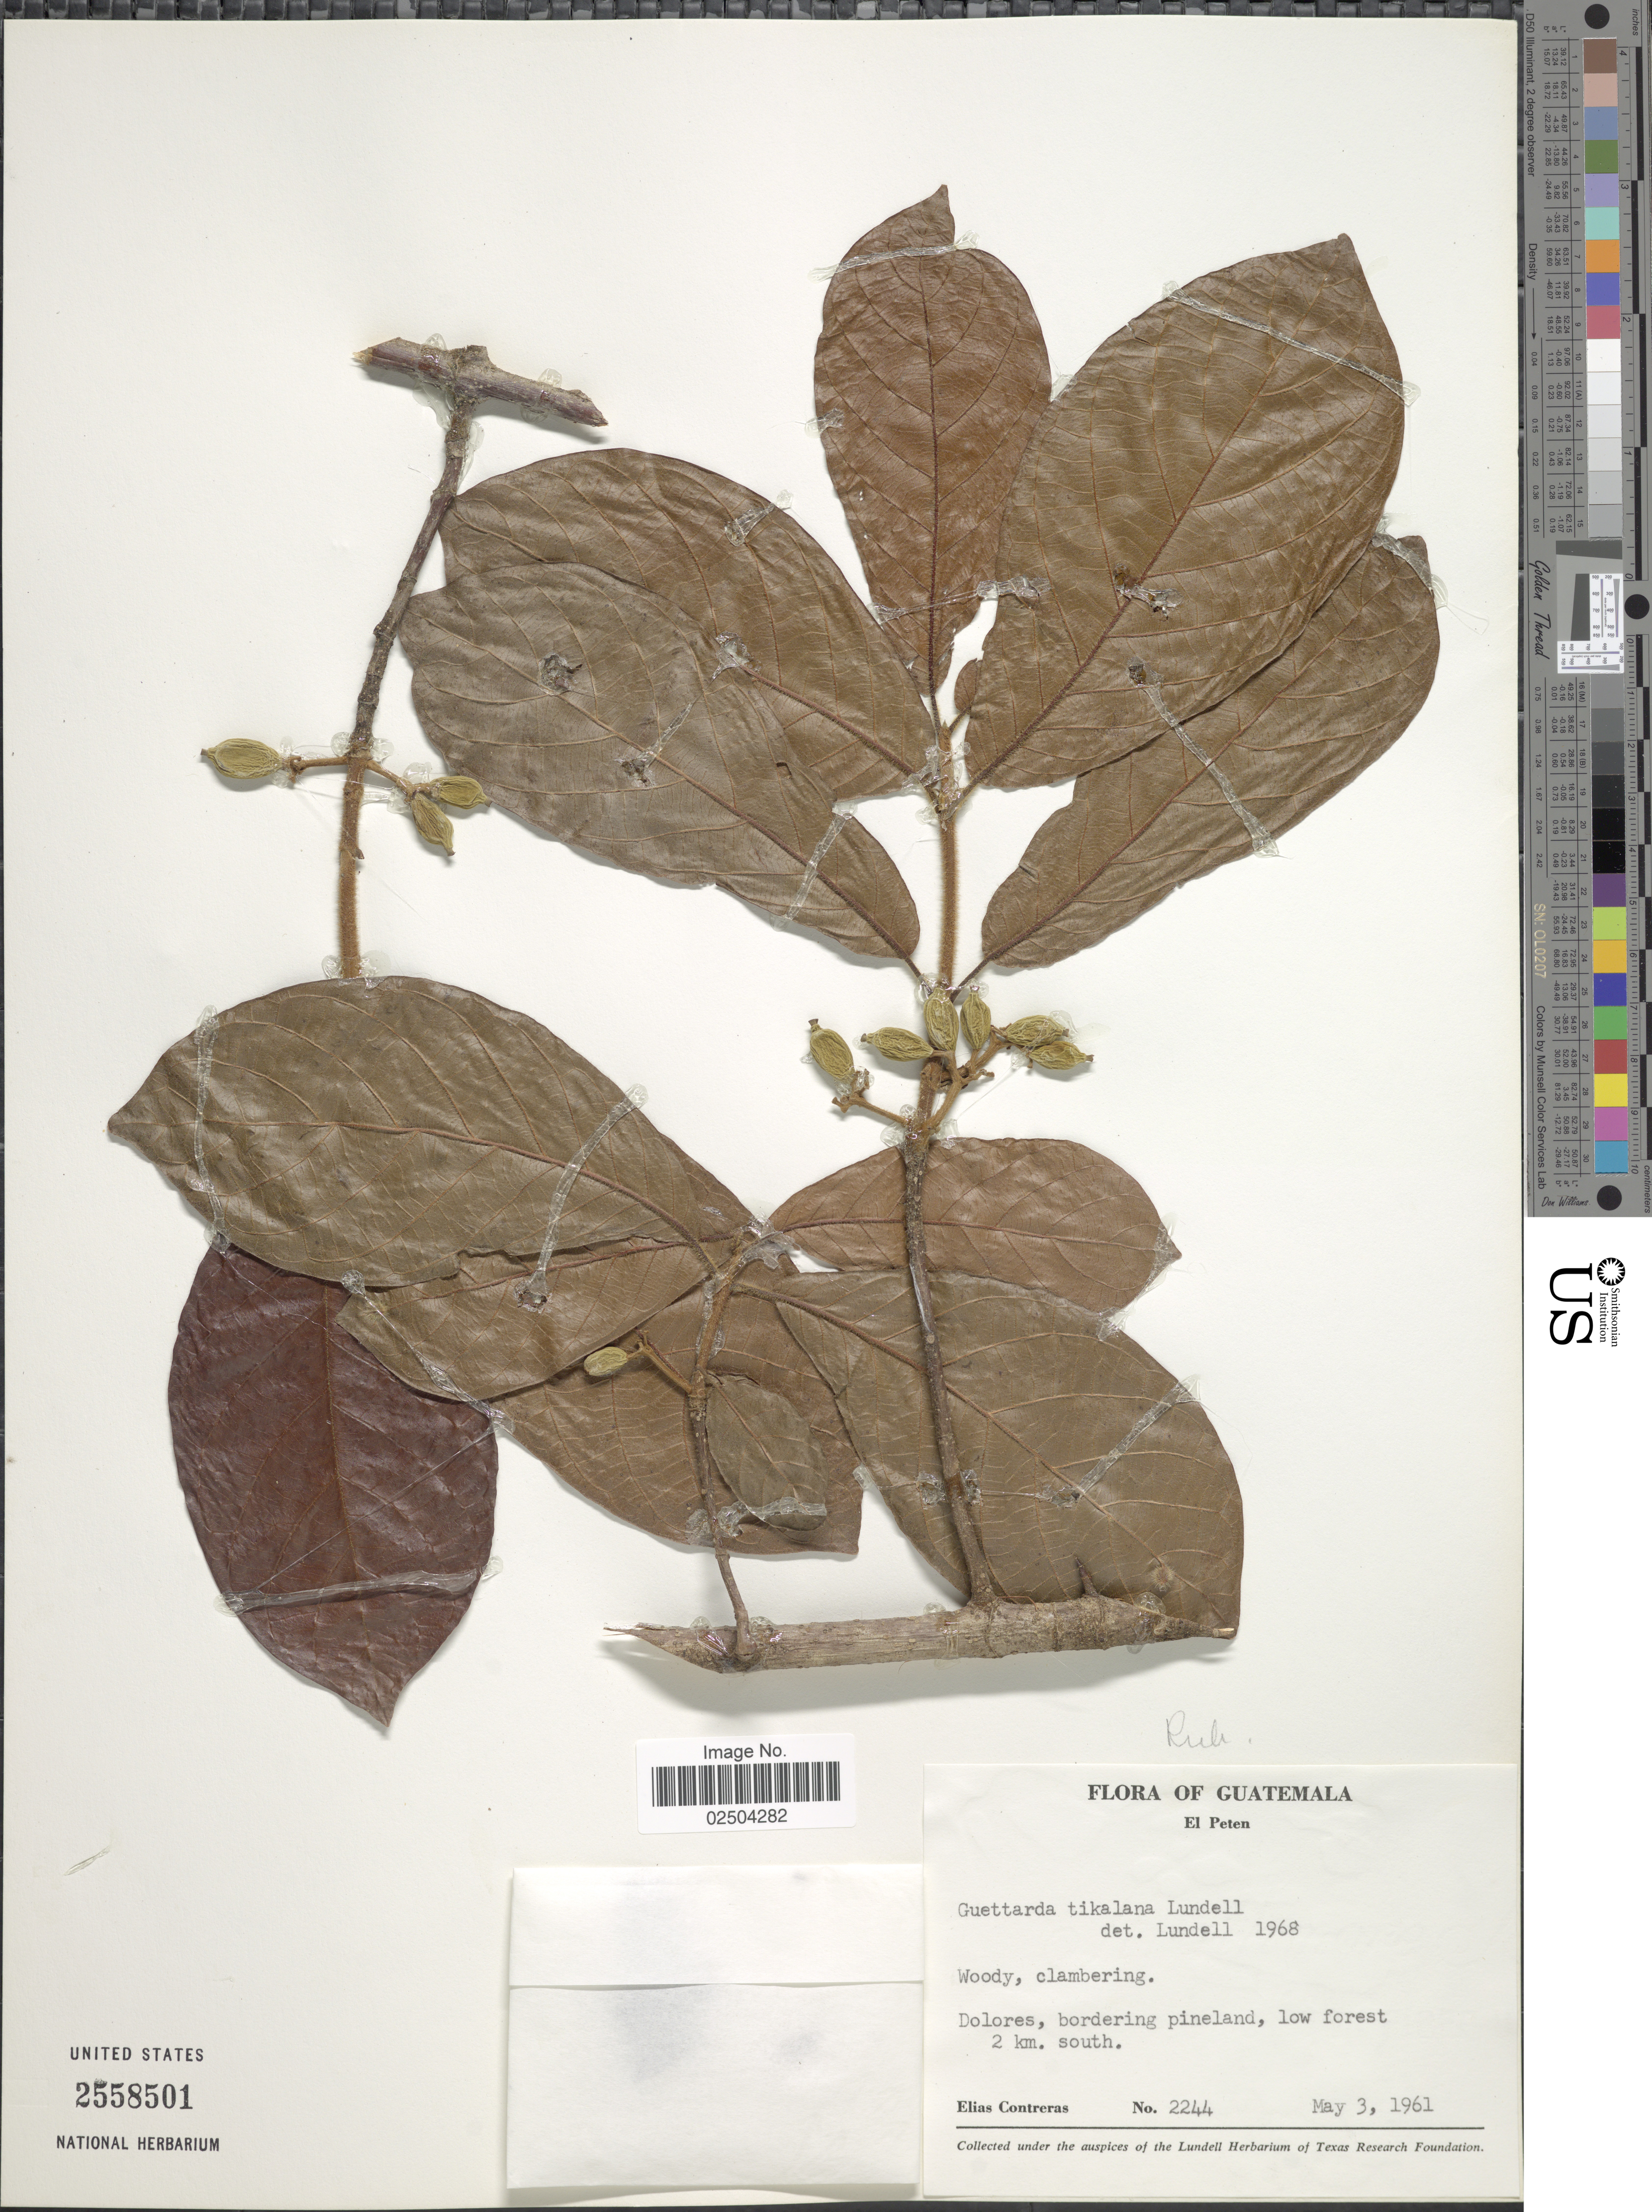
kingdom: Plantae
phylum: Tracheophyta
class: Magnoliopsida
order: Gentianales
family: Rubiaceae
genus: Guettarda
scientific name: Guettarda tikalana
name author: Lundell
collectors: E. Contreras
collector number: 2244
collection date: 1961-05-03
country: Guatemala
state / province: El Petén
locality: El Peten, Dolores, bordering pineland, low forest 2 km. south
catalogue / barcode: US 2558501